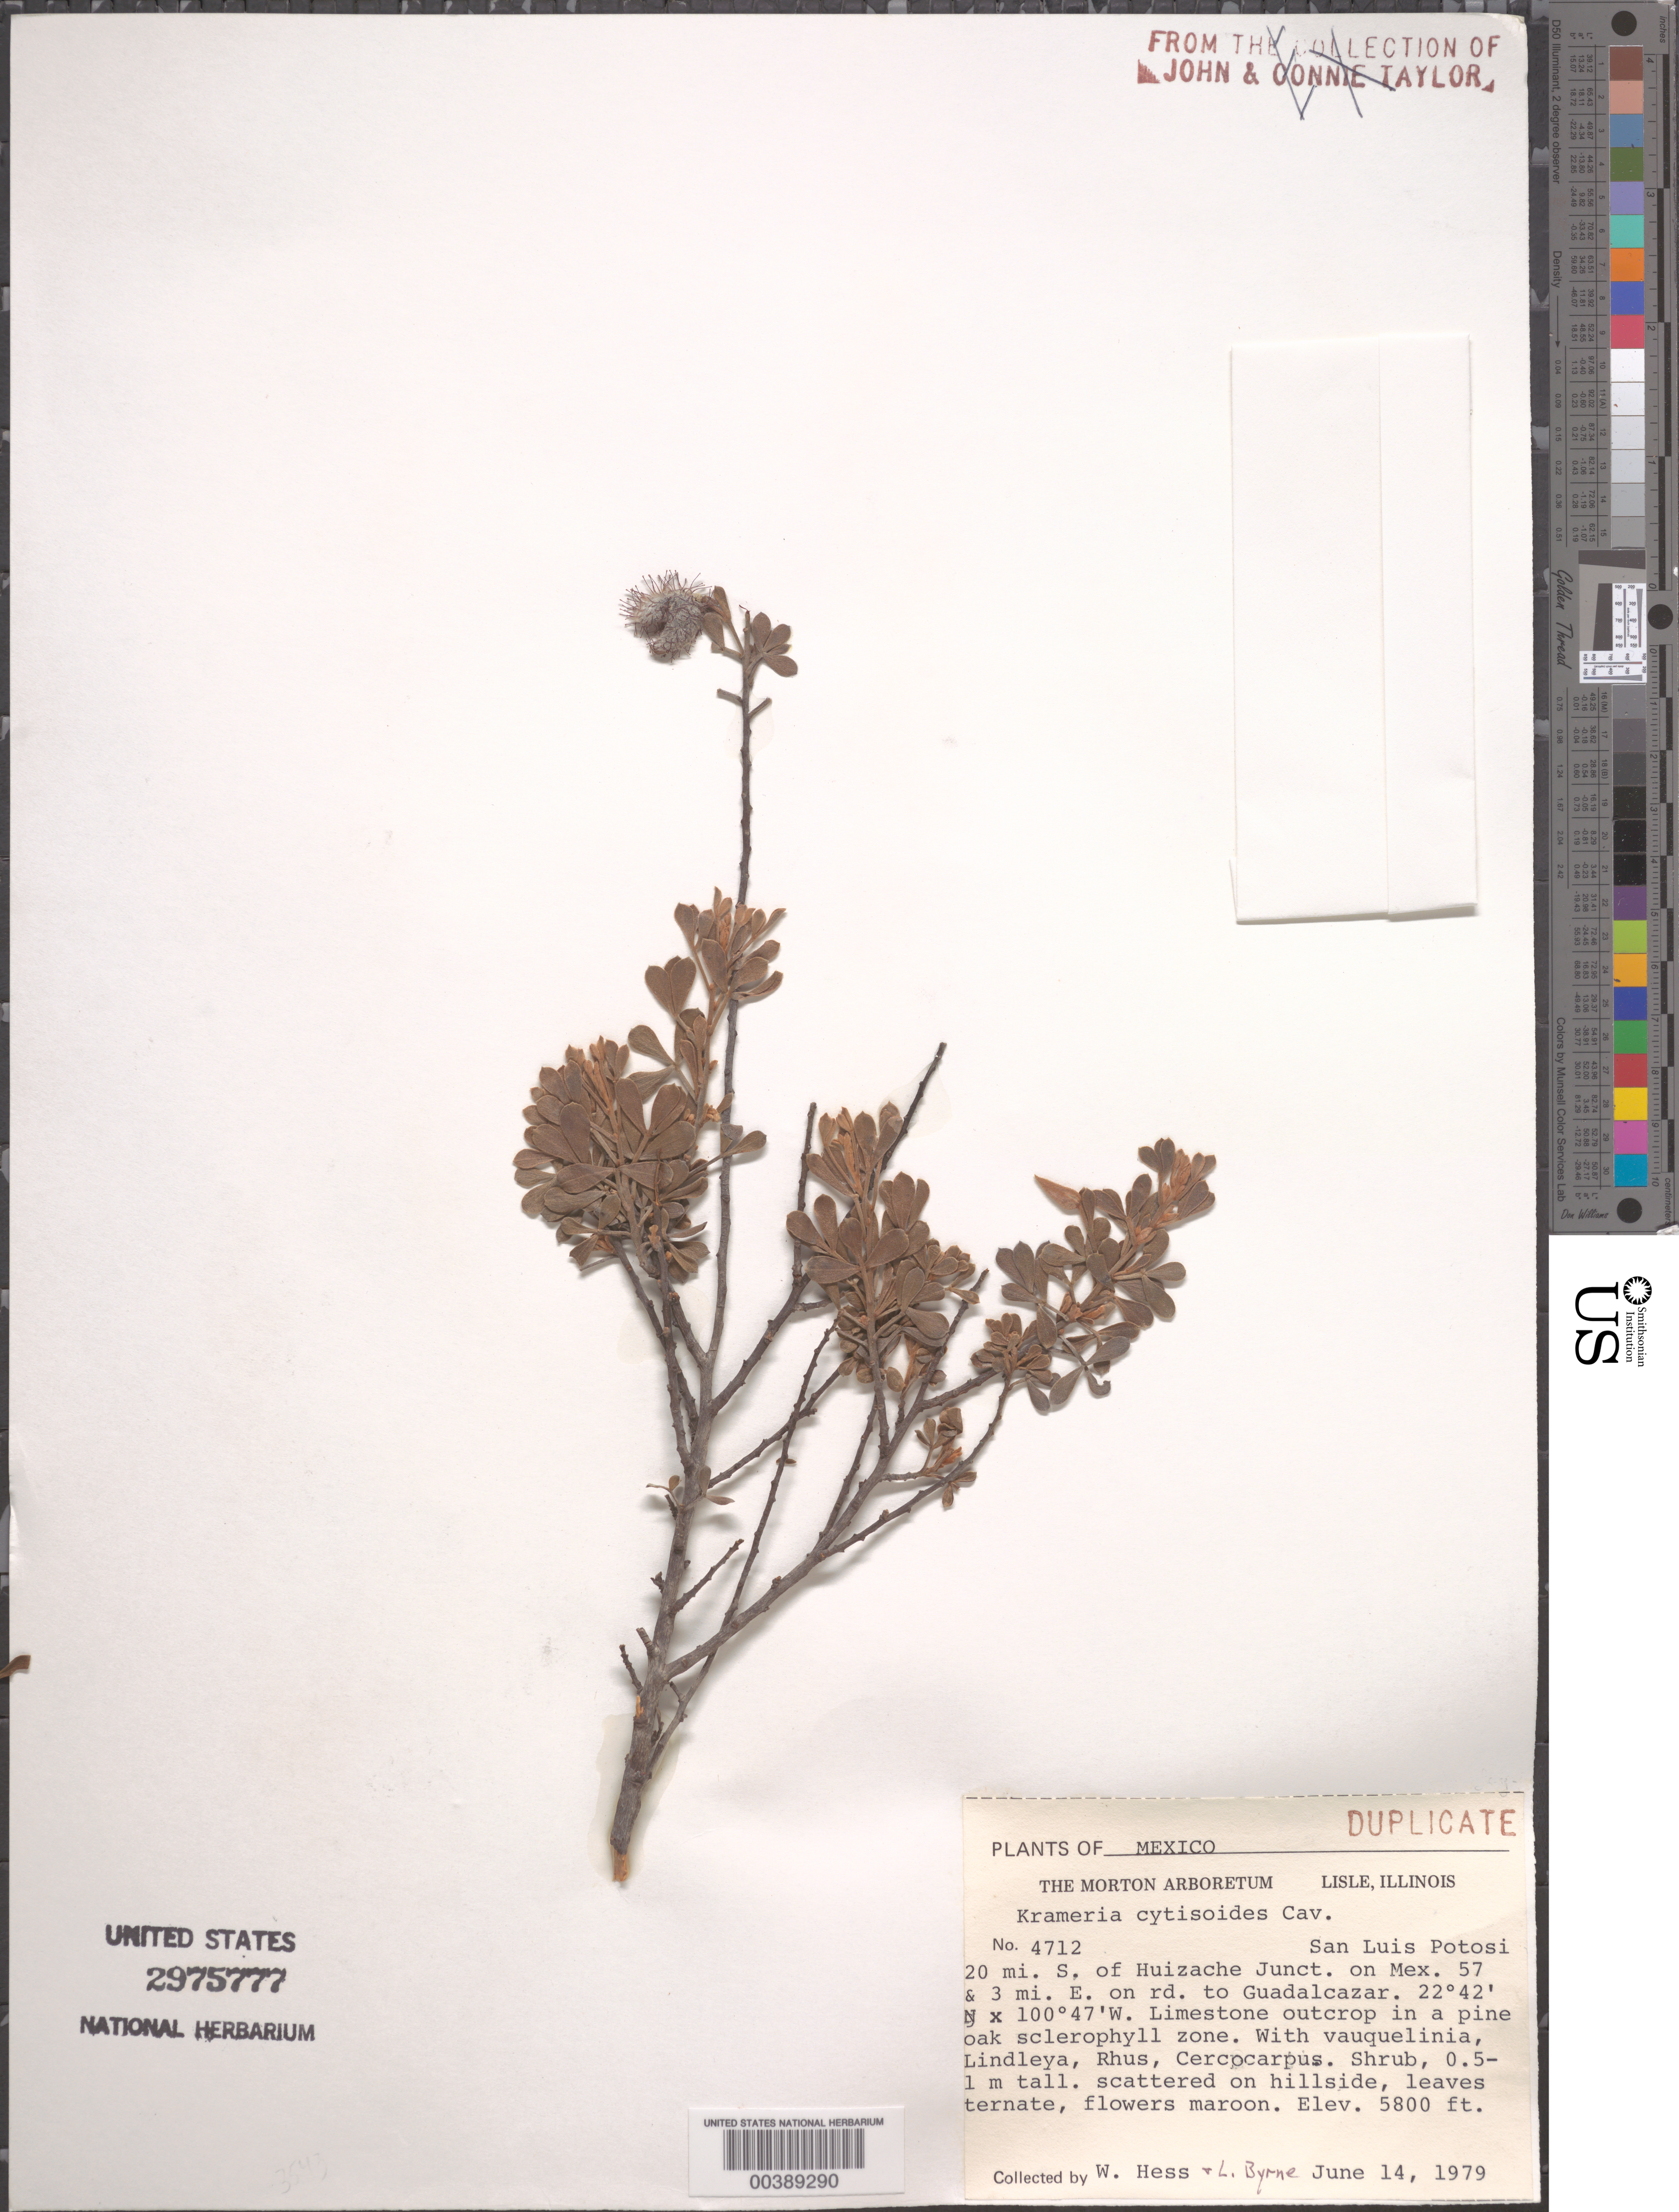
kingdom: Plantae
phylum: Tracheophyta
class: Magnoliopsida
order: Zygophyllales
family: Krameriaceae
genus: Krameria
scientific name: Krameria cytisoides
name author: Cav.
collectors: W. Hess & L. Byrne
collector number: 4712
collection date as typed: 14 Jun 1979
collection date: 1979-06-14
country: Mexico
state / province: San Luis Potosí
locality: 20 mi S of Huizache junct. on Mex. 57 and 3 mi E on road to Guadalcazar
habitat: Limestone outcropin a pine oak sclerophyll zone; hillsides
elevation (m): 1768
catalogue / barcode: US 2975777